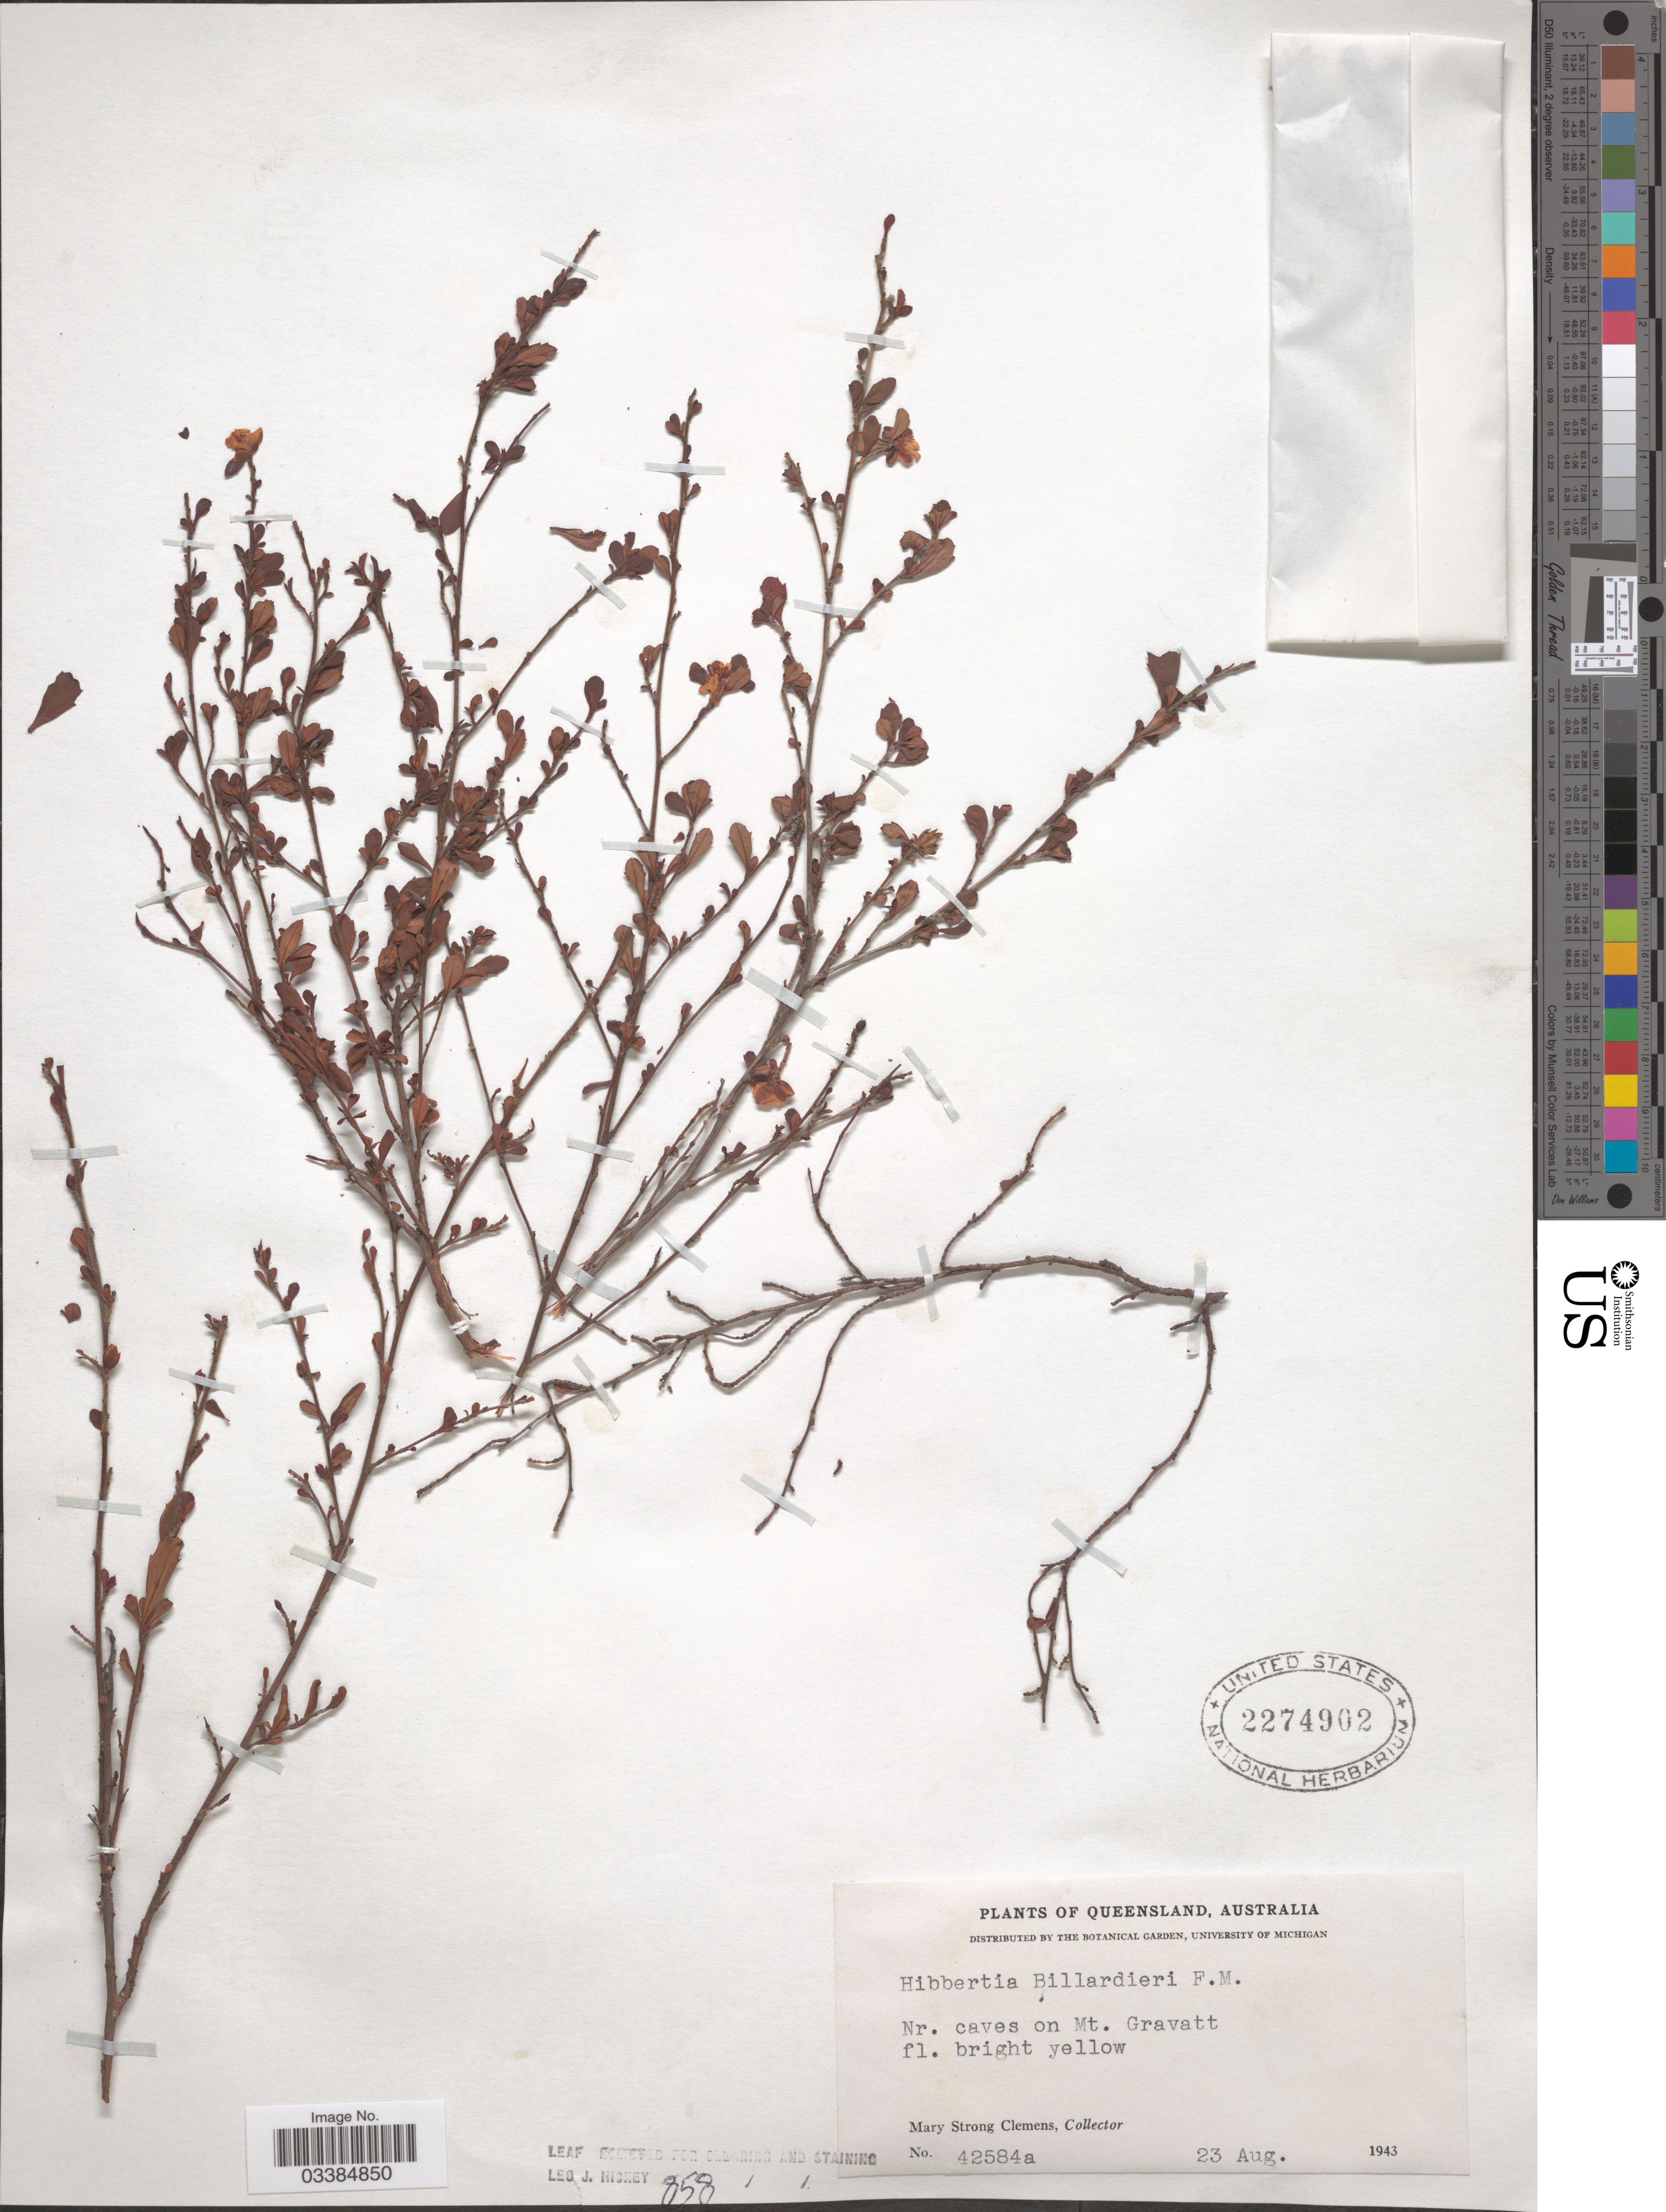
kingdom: Plantae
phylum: Tracheophyta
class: Magnoliopsida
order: Dilleniales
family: Dilleniaceae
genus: Hibbertia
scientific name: Hibbertia billardierei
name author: F. Muell.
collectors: M. S. Clemens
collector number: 42584a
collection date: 1943-08-23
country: Australia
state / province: Queensland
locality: Nr. caves on Mt. Gravatt.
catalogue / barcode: US 2274902